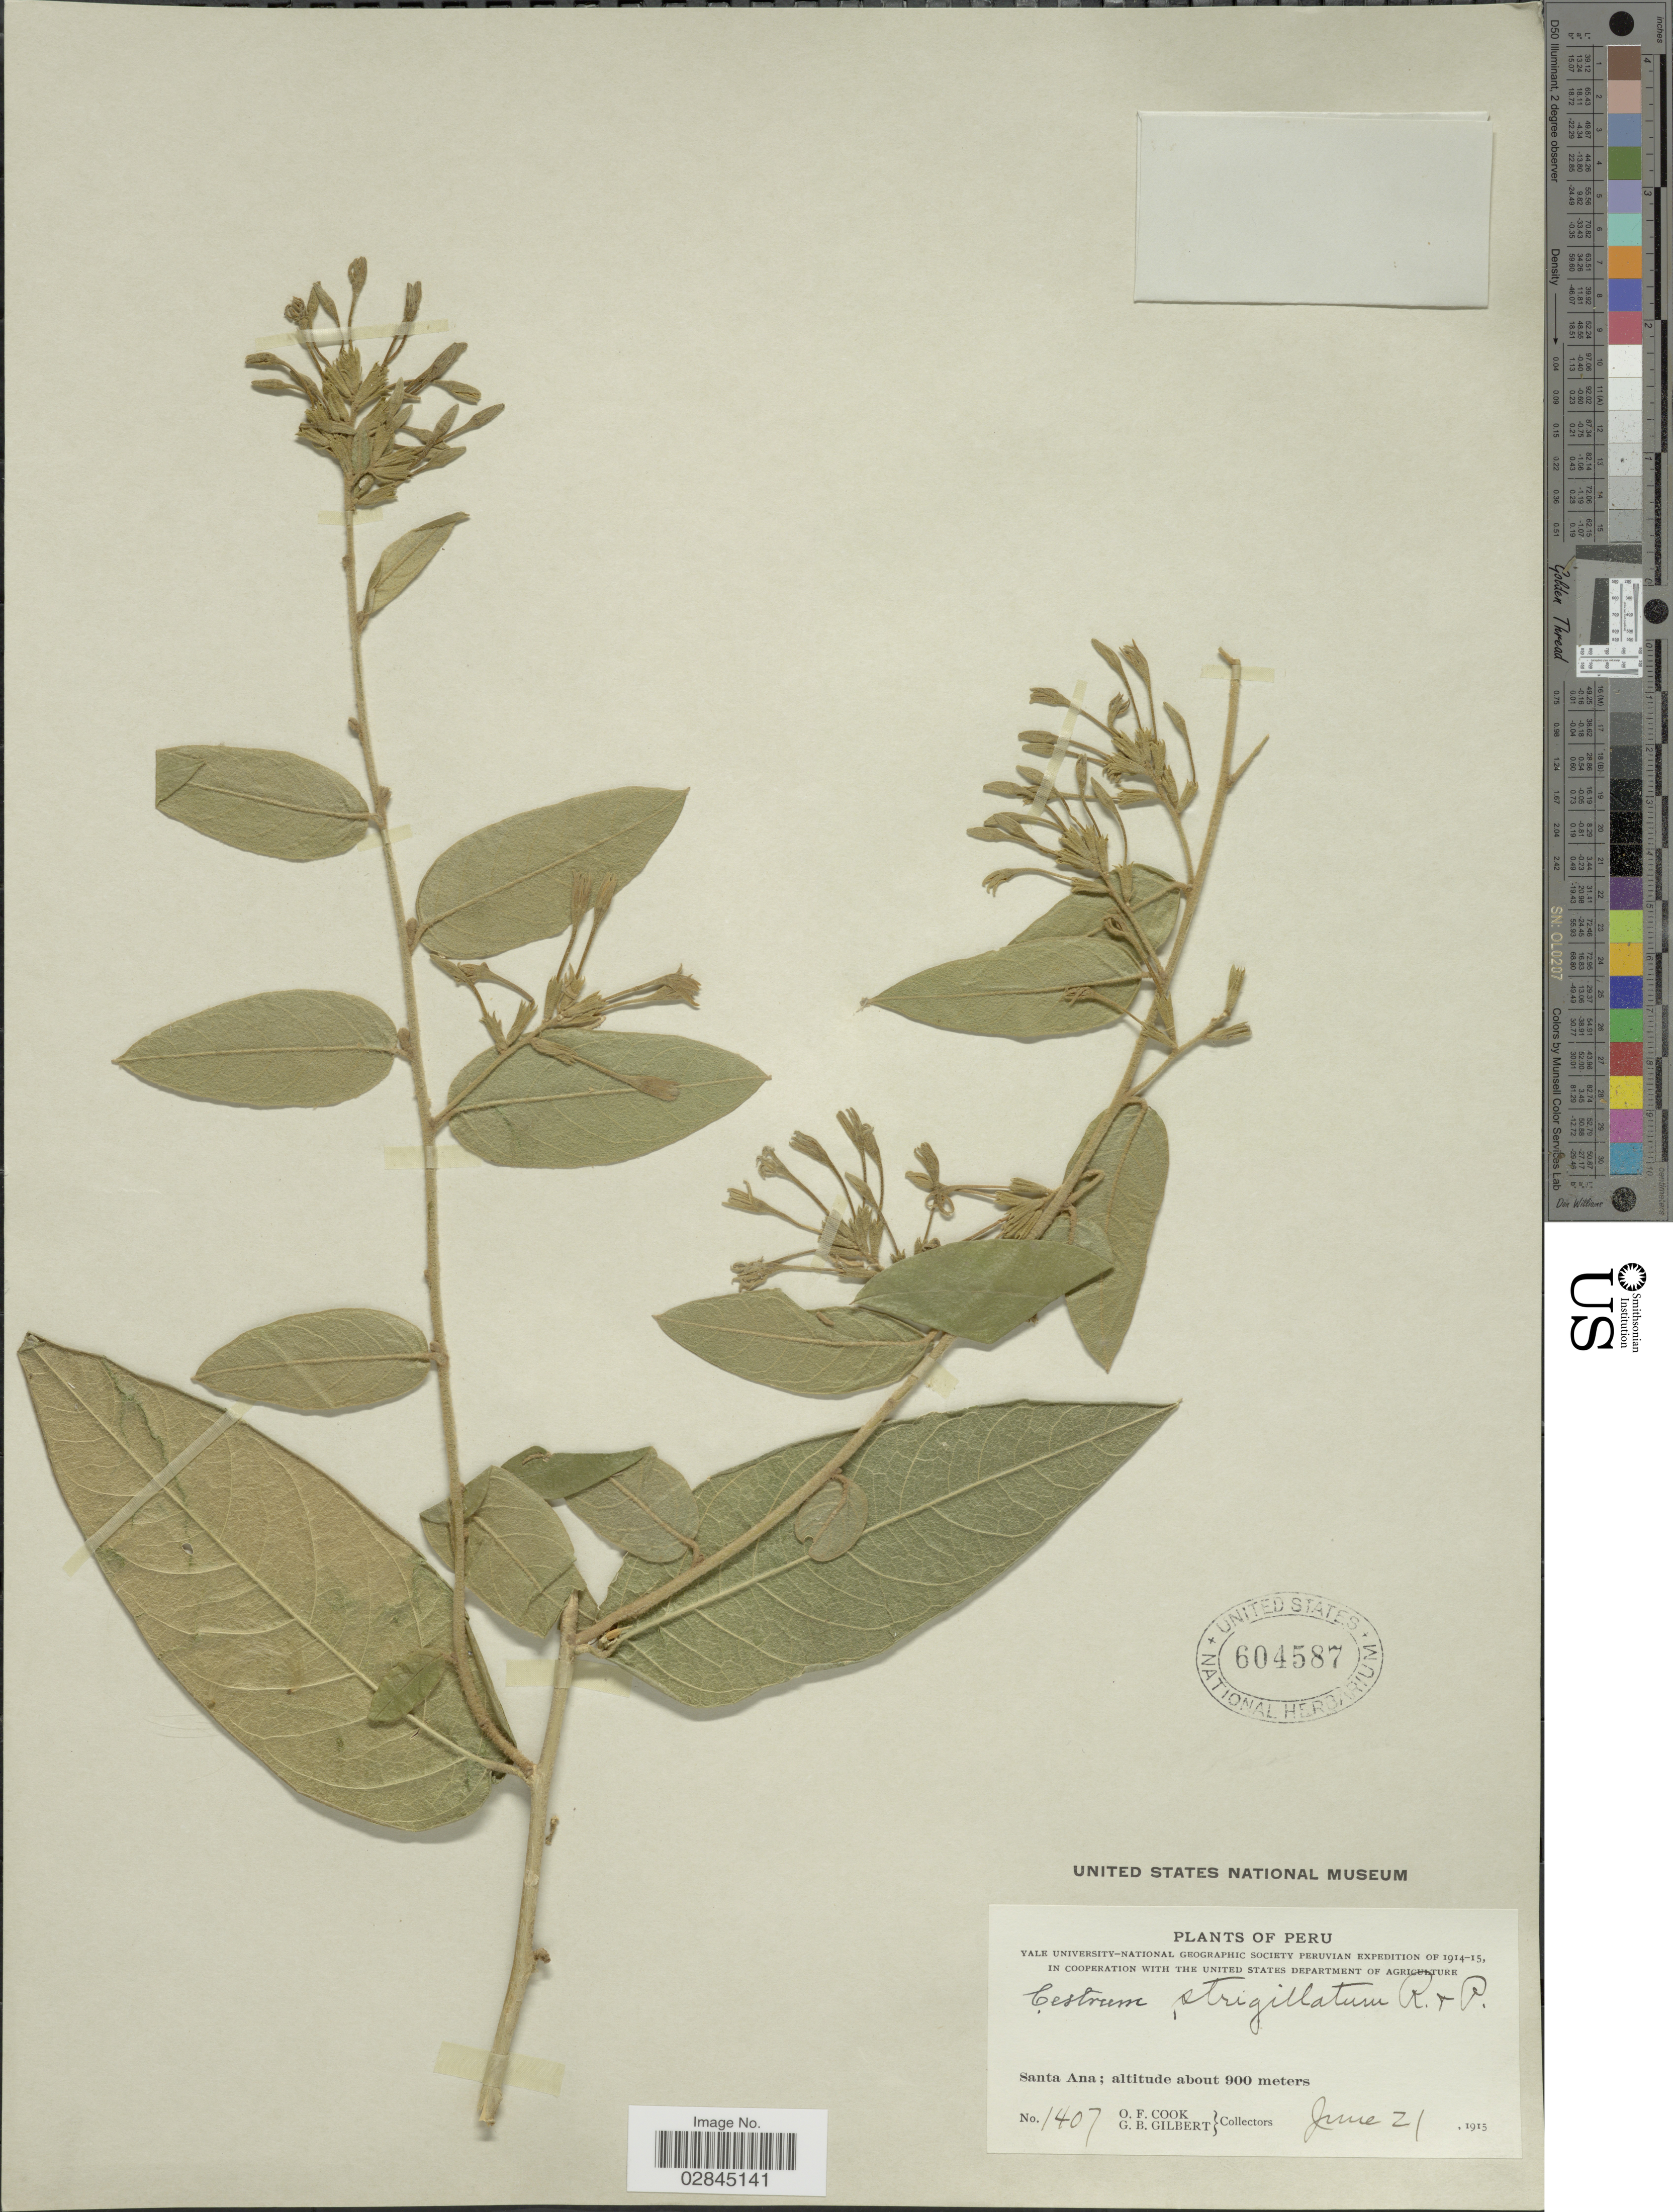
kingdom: Plantae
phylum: Tracheophyta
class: Magnoliopsida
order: Solanales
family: Solanaceae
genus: Cestrum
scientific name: Cestrum strigilatum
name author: Ruiz & Pav.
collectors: O. F. Cook & G. B. Gilbert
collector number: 1407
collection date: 1915-06-21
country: Peru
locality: Santa Ana.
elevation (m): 900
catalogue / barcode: US 604587